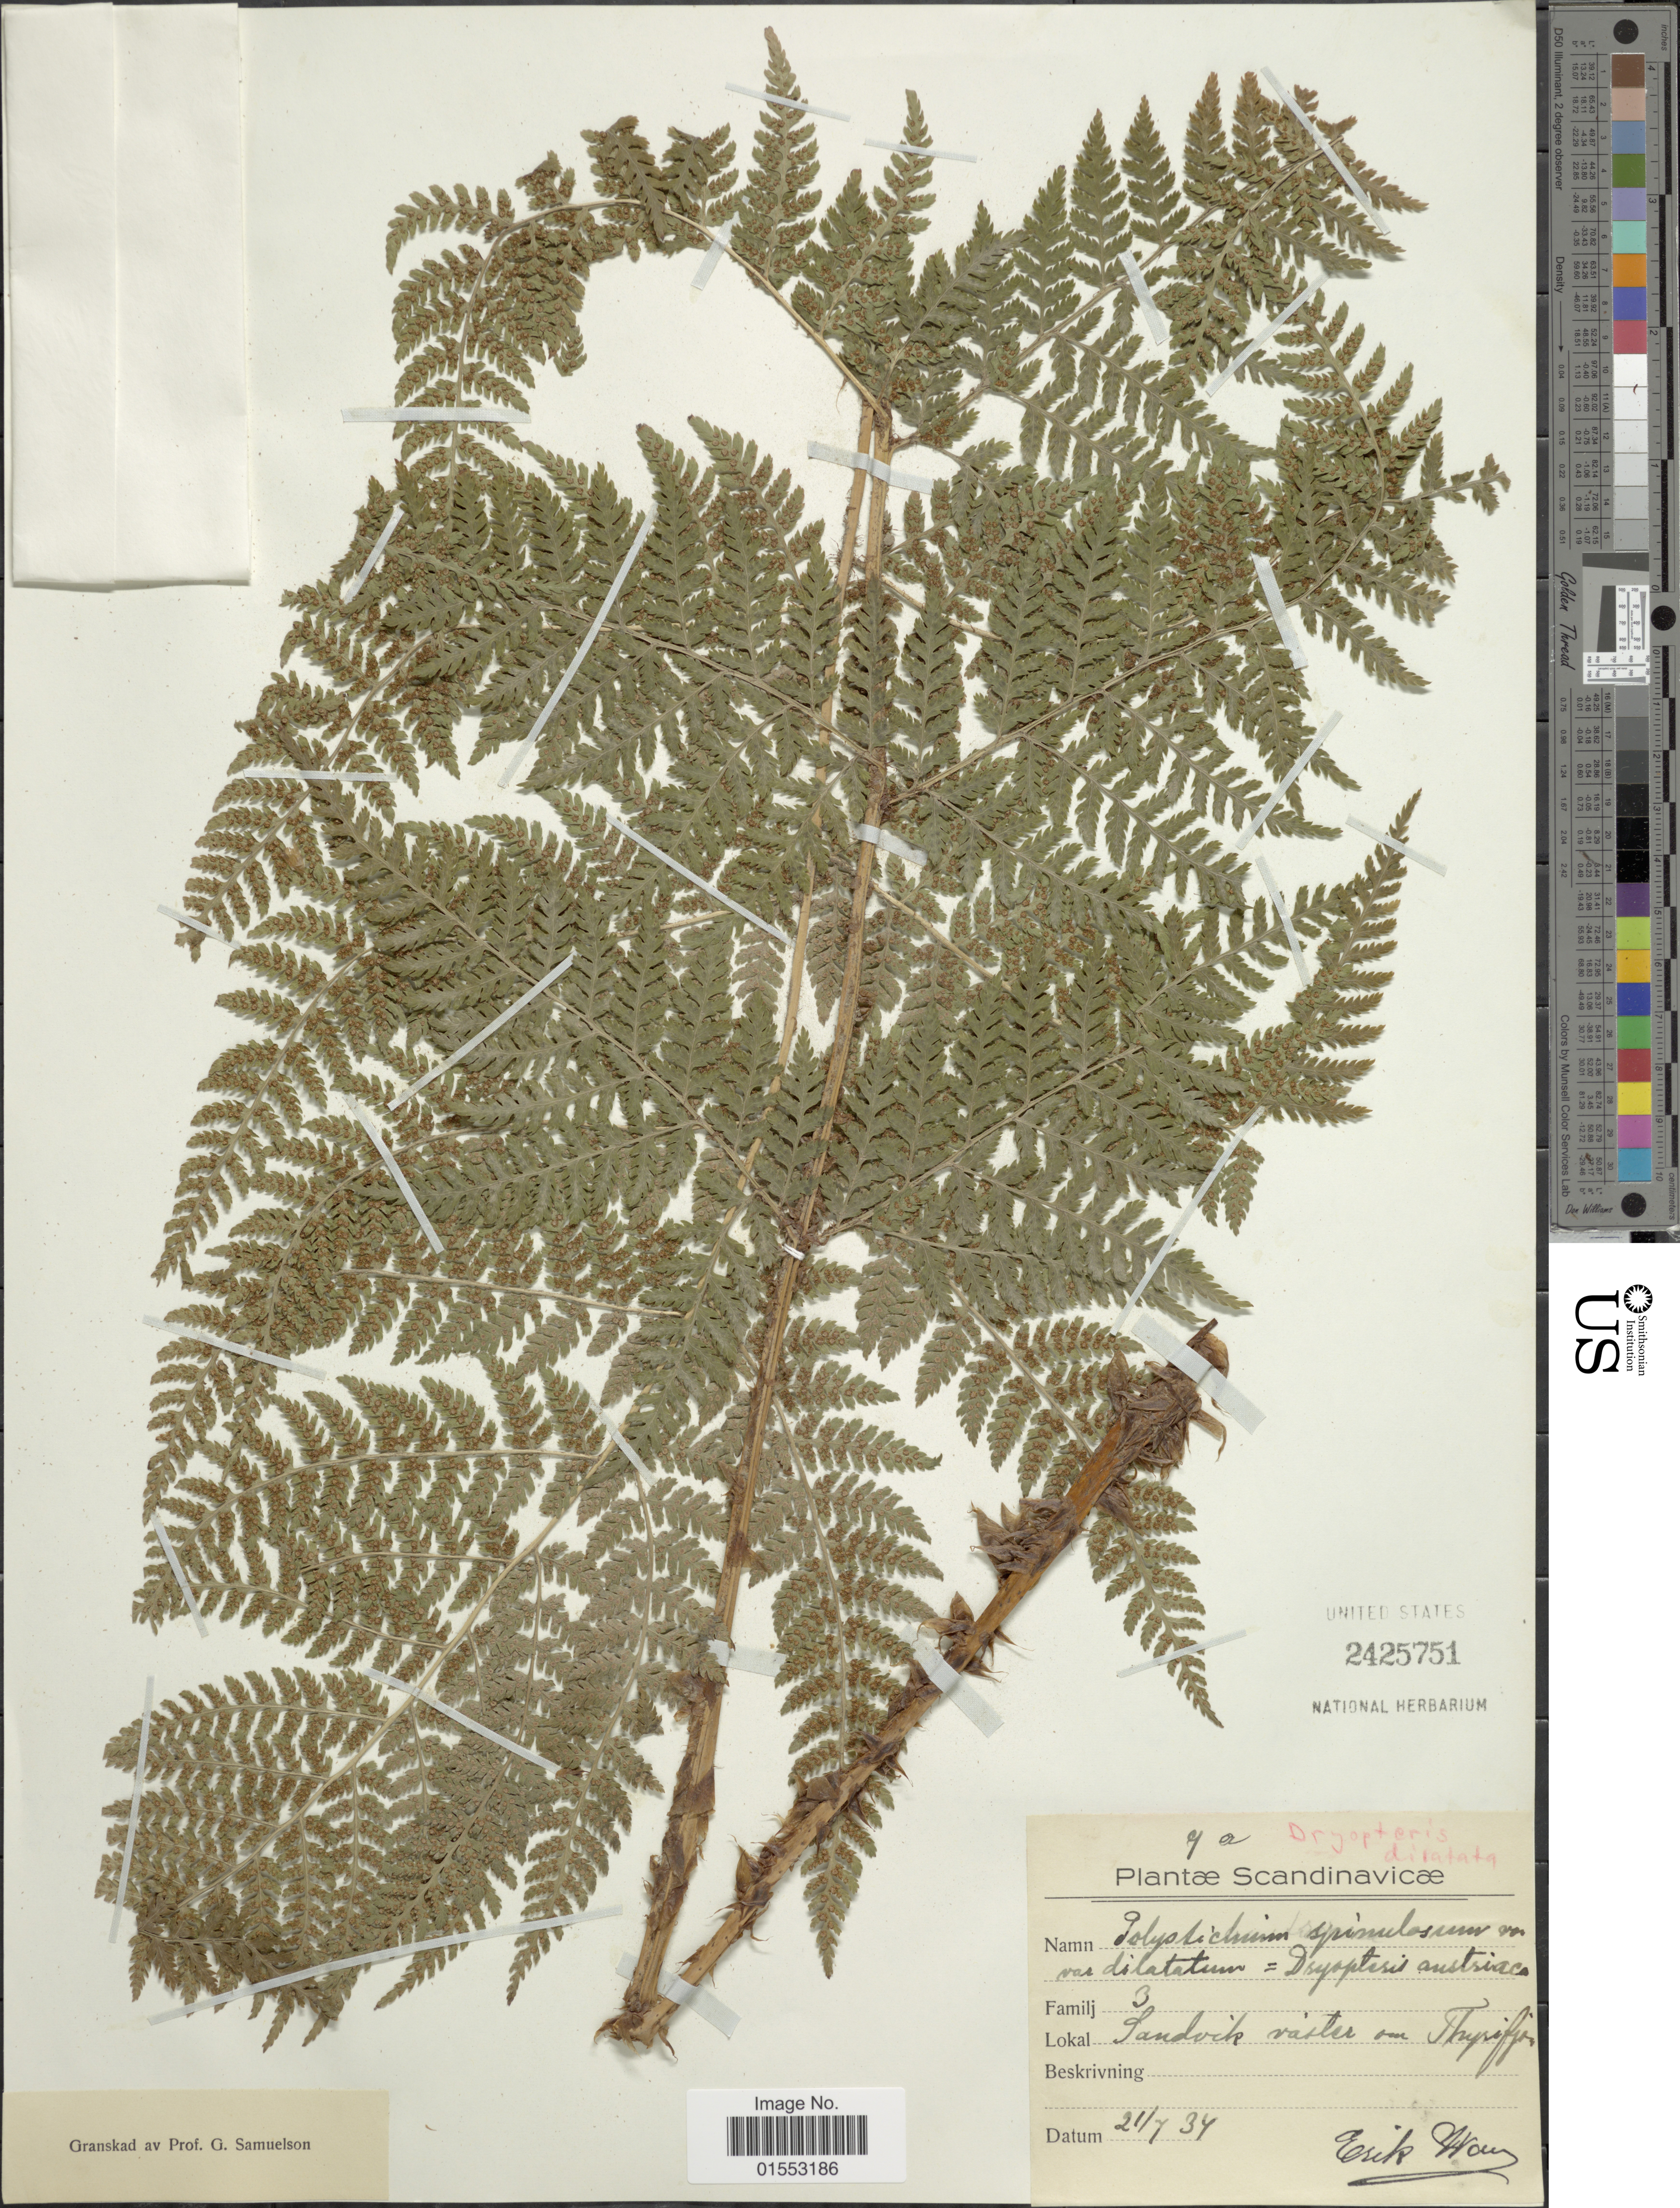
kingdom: Plantae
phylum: Tracheophyta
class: Polypodiopsida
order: Polypodiales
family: Dryopteridaceae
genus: Dryopteris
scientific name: Dryopteris dilatata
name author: (Hoffm.) A. Gray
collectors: E. Way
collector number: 9a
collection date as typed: Transcribed d/m/y: 21/7/34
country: Norway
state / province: Buskerud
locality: Sandvik vaster om Thysfjor.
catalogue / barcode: US 2425751